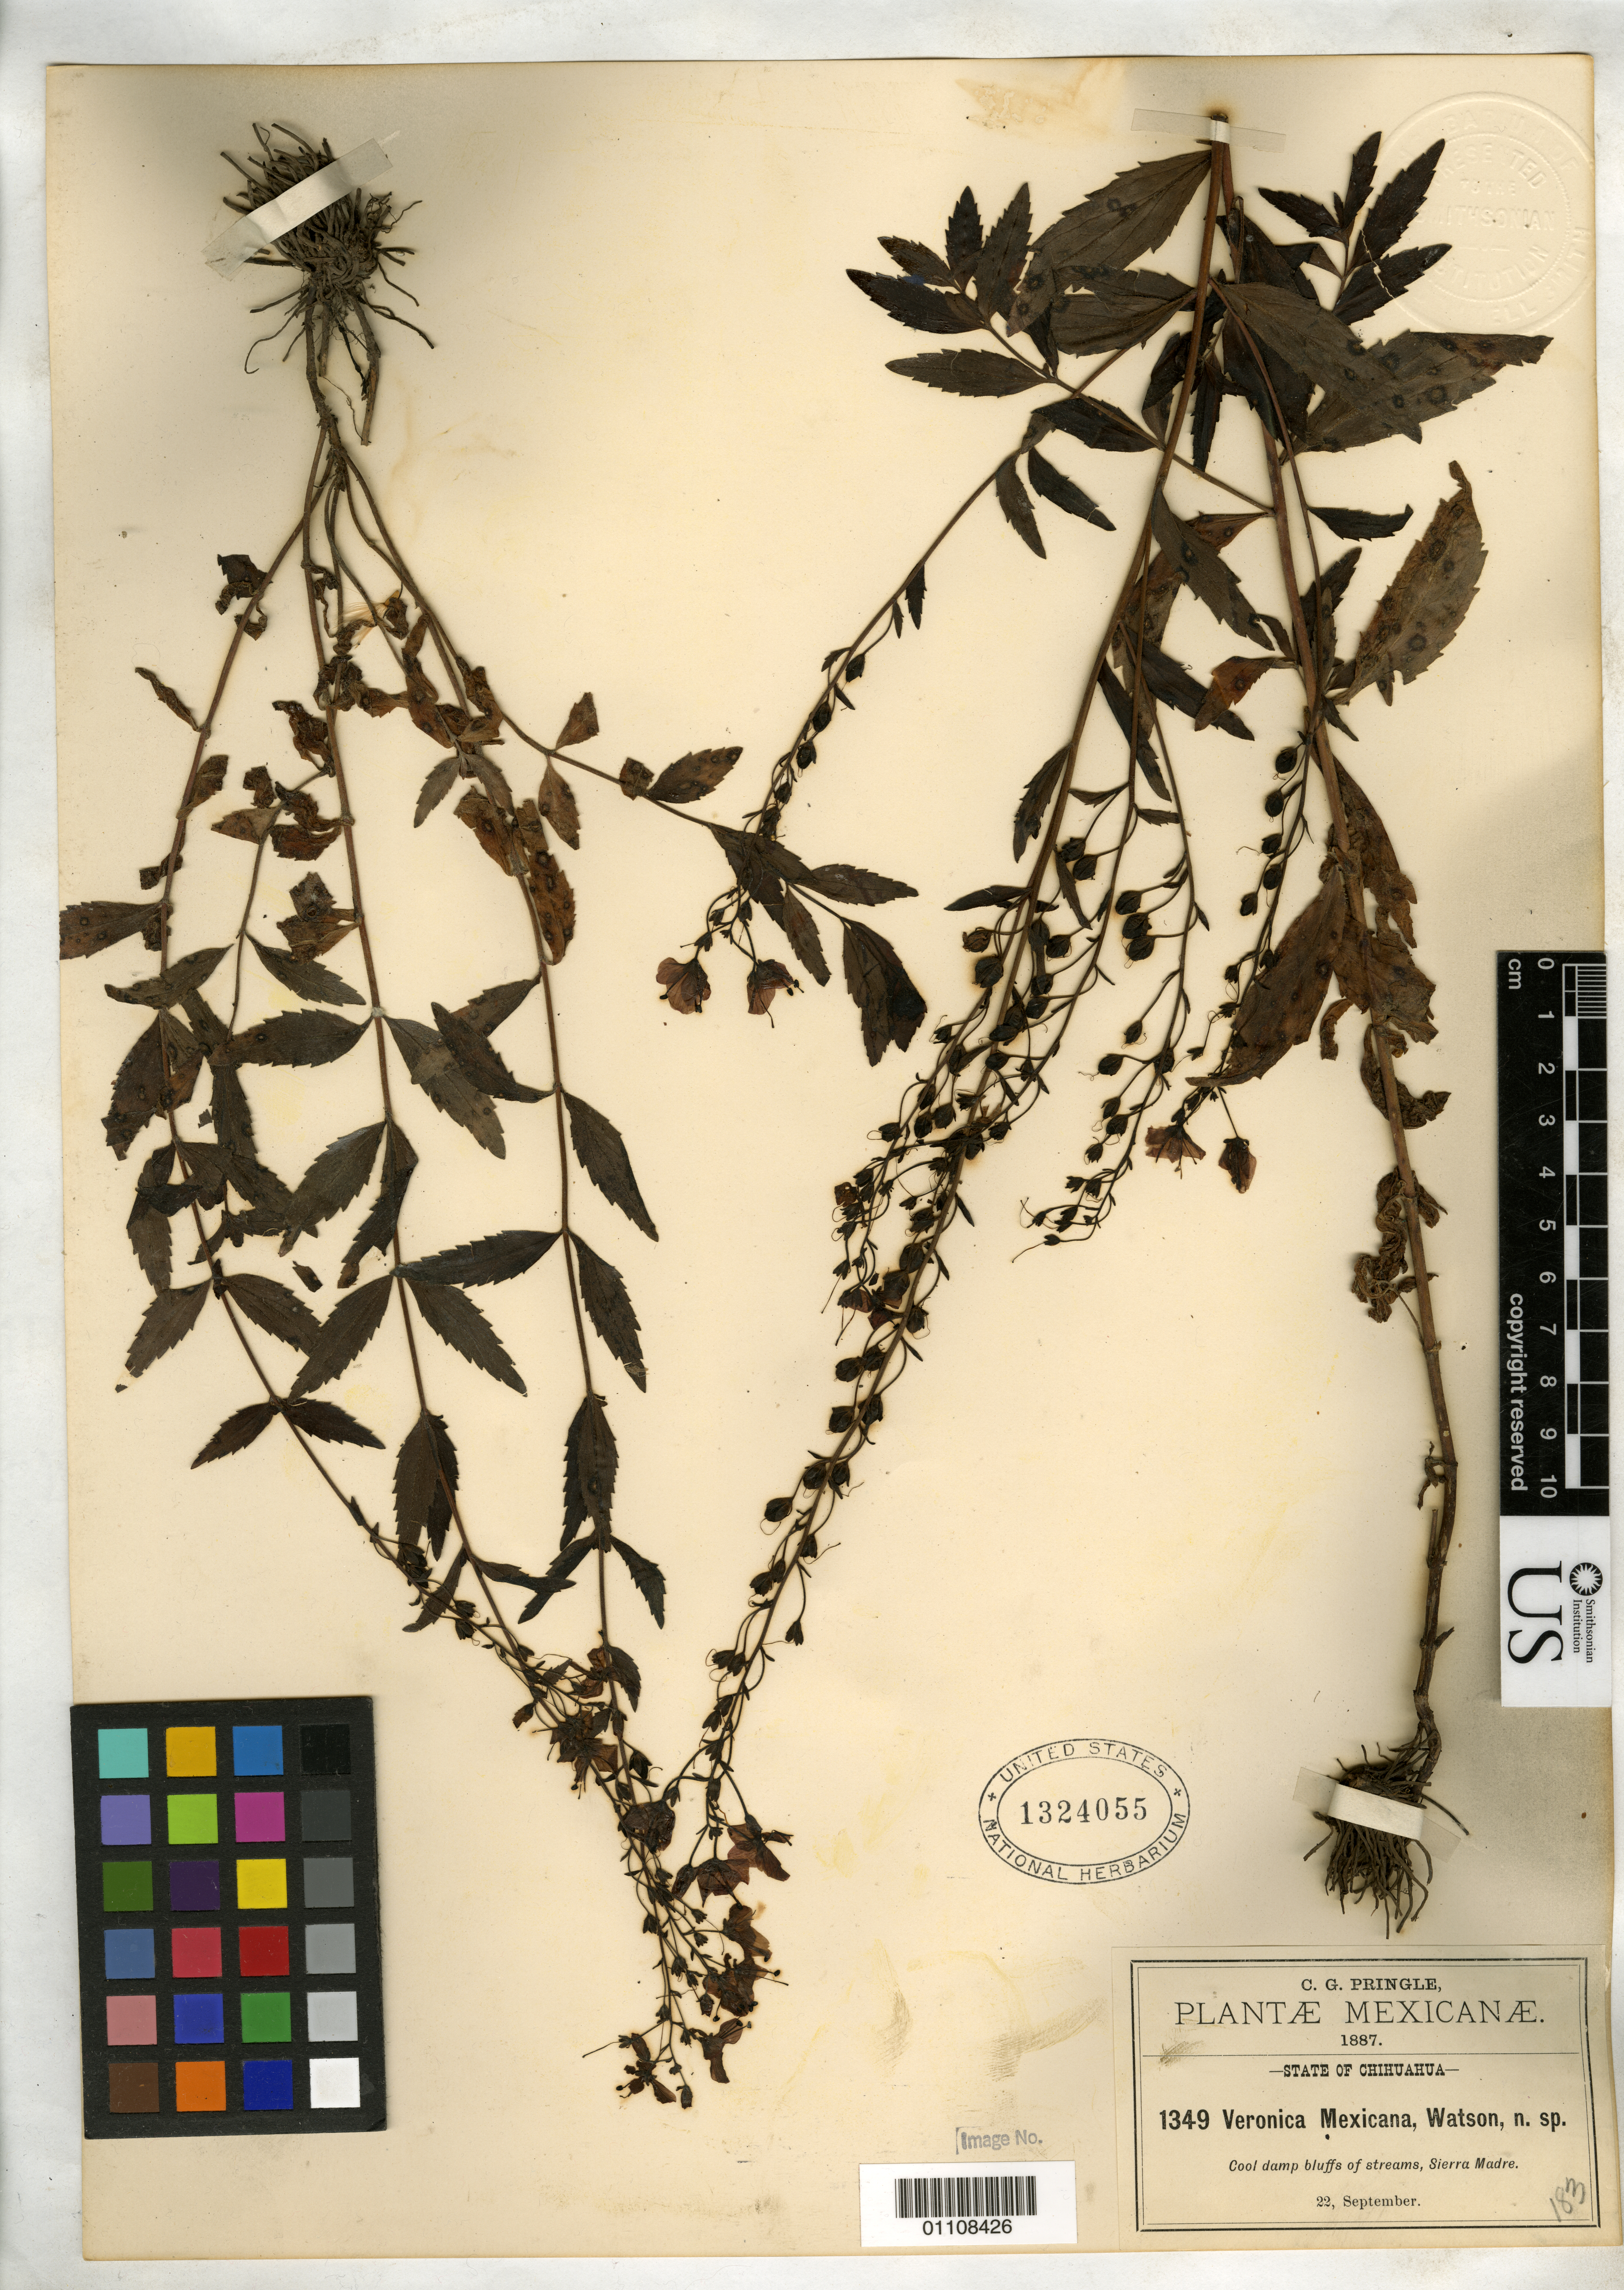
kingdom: Plantae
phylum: Tracheophyta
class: Magnoliopsida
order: Lamiales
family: Plantaginaceae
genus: Veronica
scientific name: Veronica mexicana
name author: S. Watson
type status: Isotype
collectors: C. G. Pringle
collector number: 1349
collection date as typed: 22 Sep 1887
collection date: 1887-09-22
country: Mexico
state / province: Chihuahua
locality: Sierra Madre.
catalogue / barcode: US 1324055